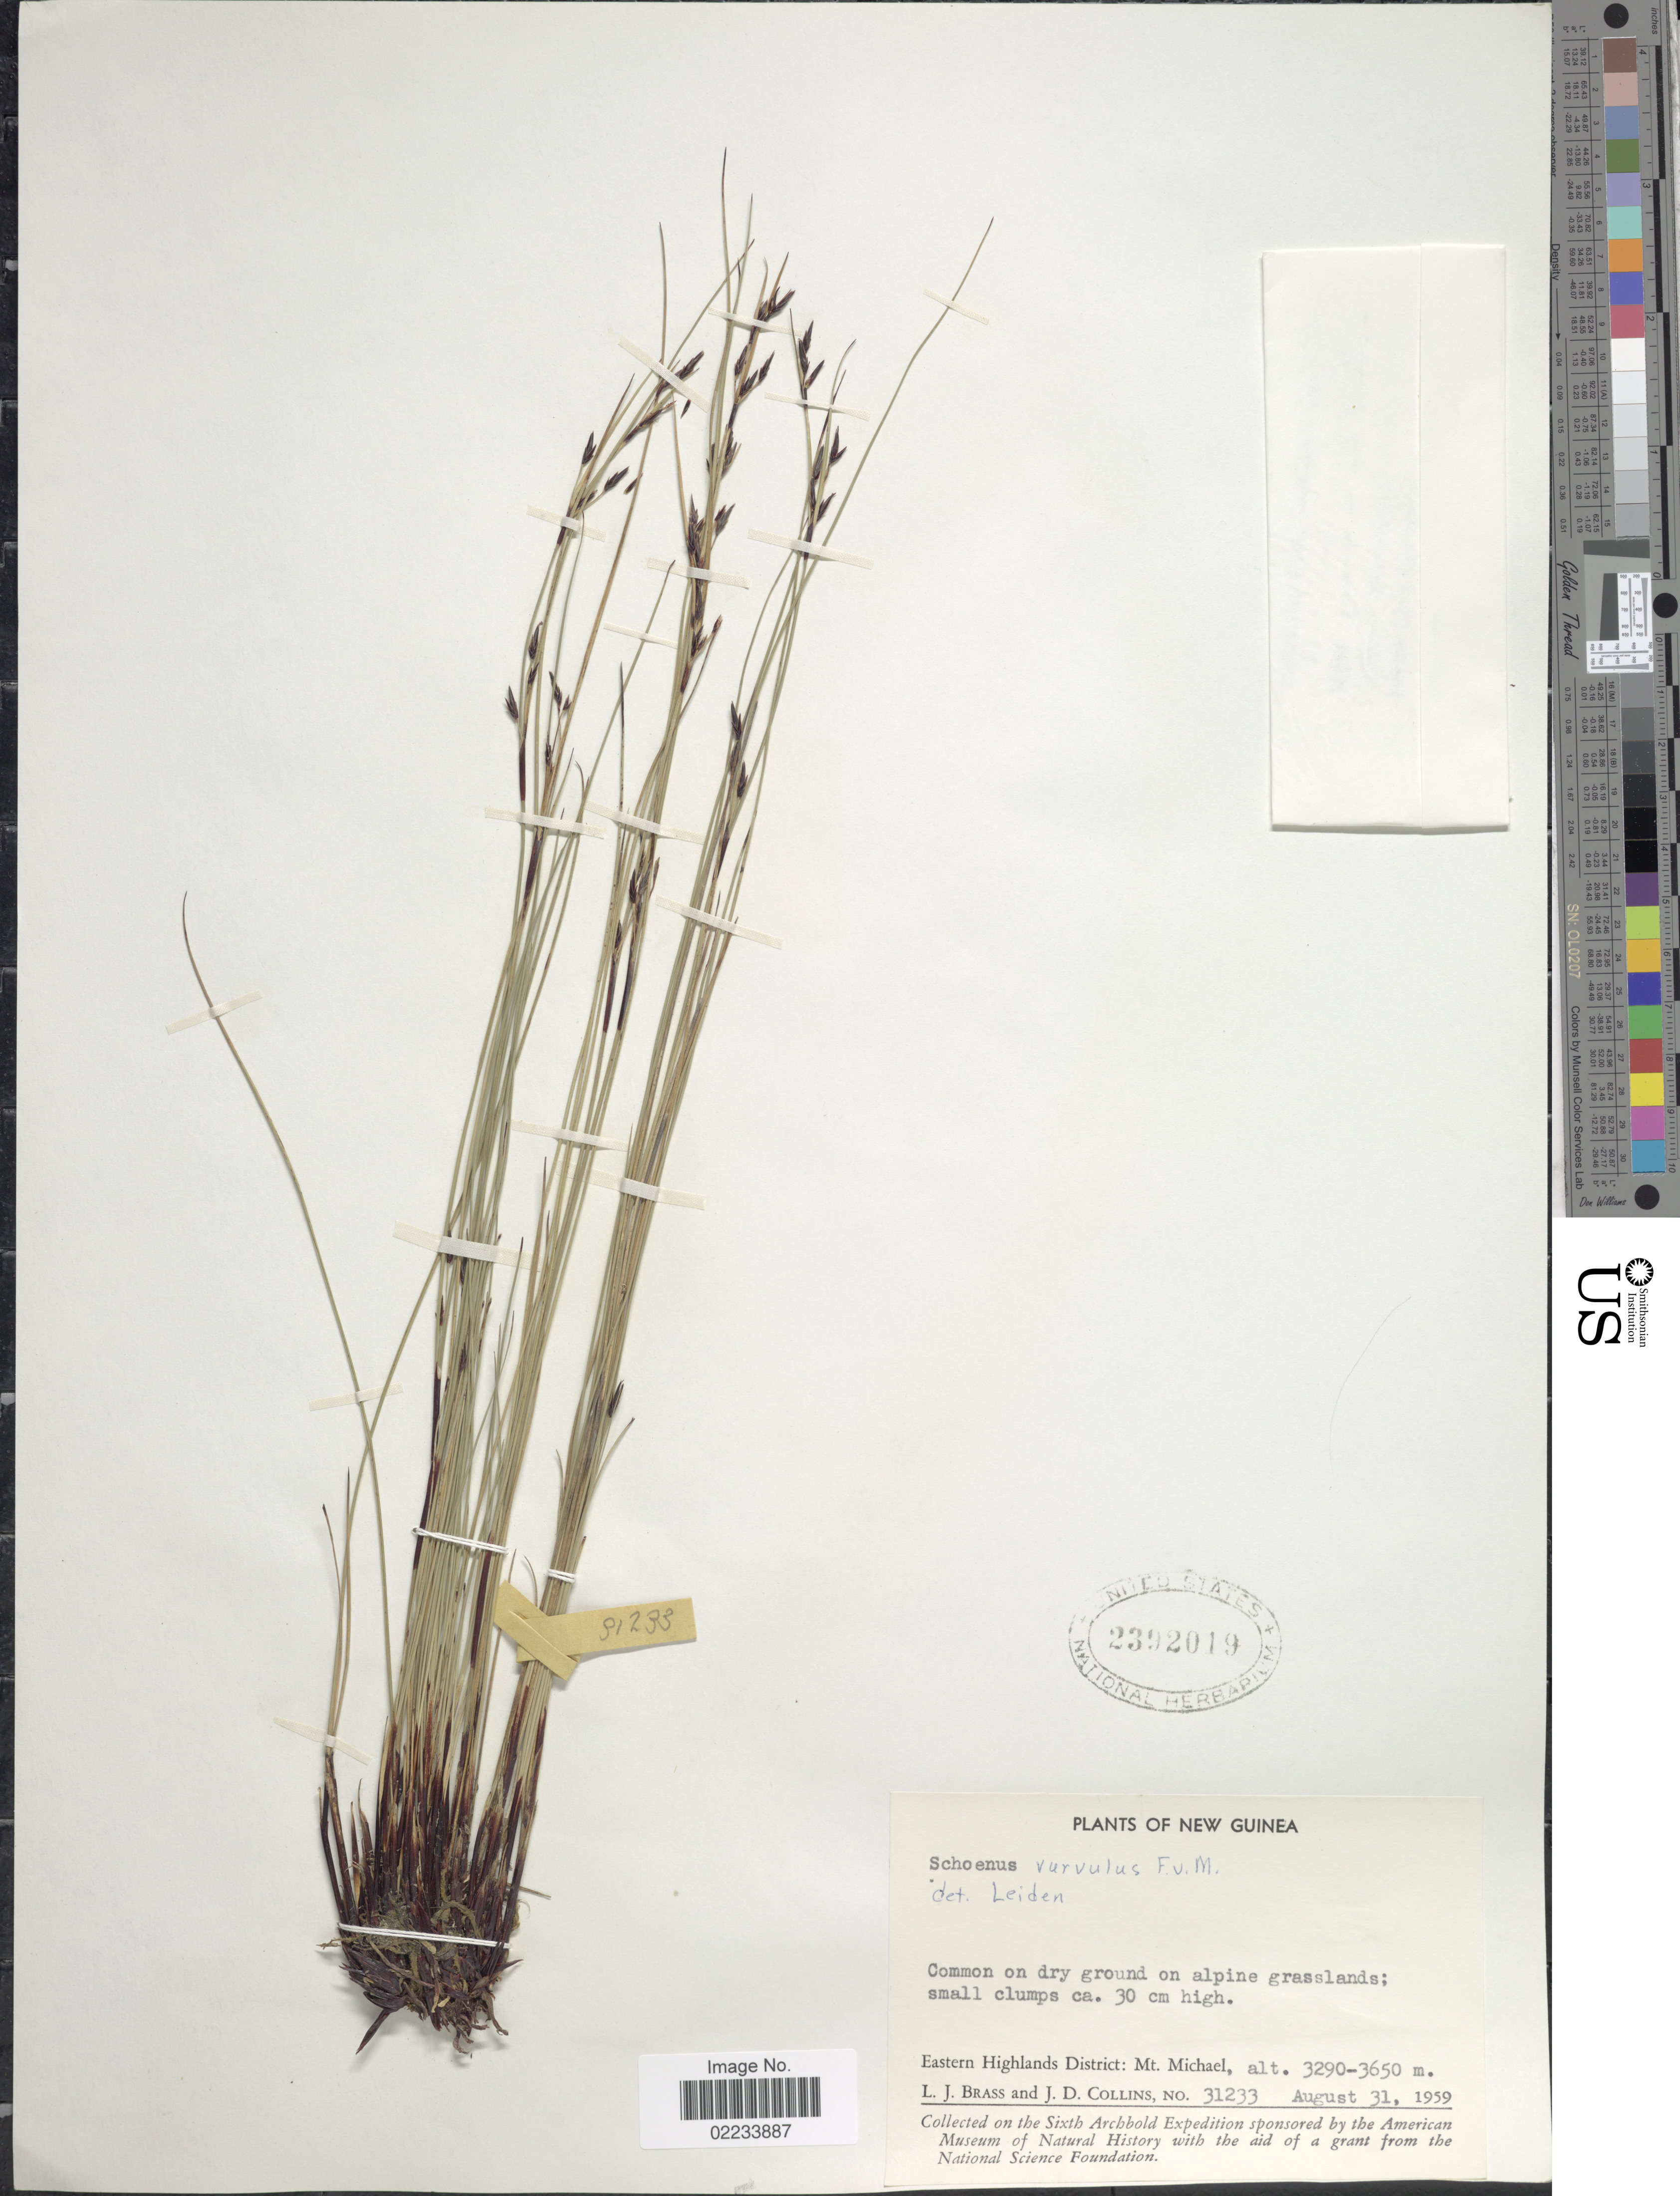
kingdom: Plantae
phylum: Tracheophyta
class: Liliopsida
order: Poales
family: Cyperaceae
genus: Schoenus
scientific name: Schoenus curvulus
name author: F. Muell.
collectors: L. J. Brass & J. Collins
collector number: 31233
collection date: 1959-08-31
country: Papua New Guinea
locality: New Guinea, Common on dry ground on alpine grasslands; Eastern Highlands District: Mt Michael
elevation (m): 3290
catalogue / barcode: US 2392019